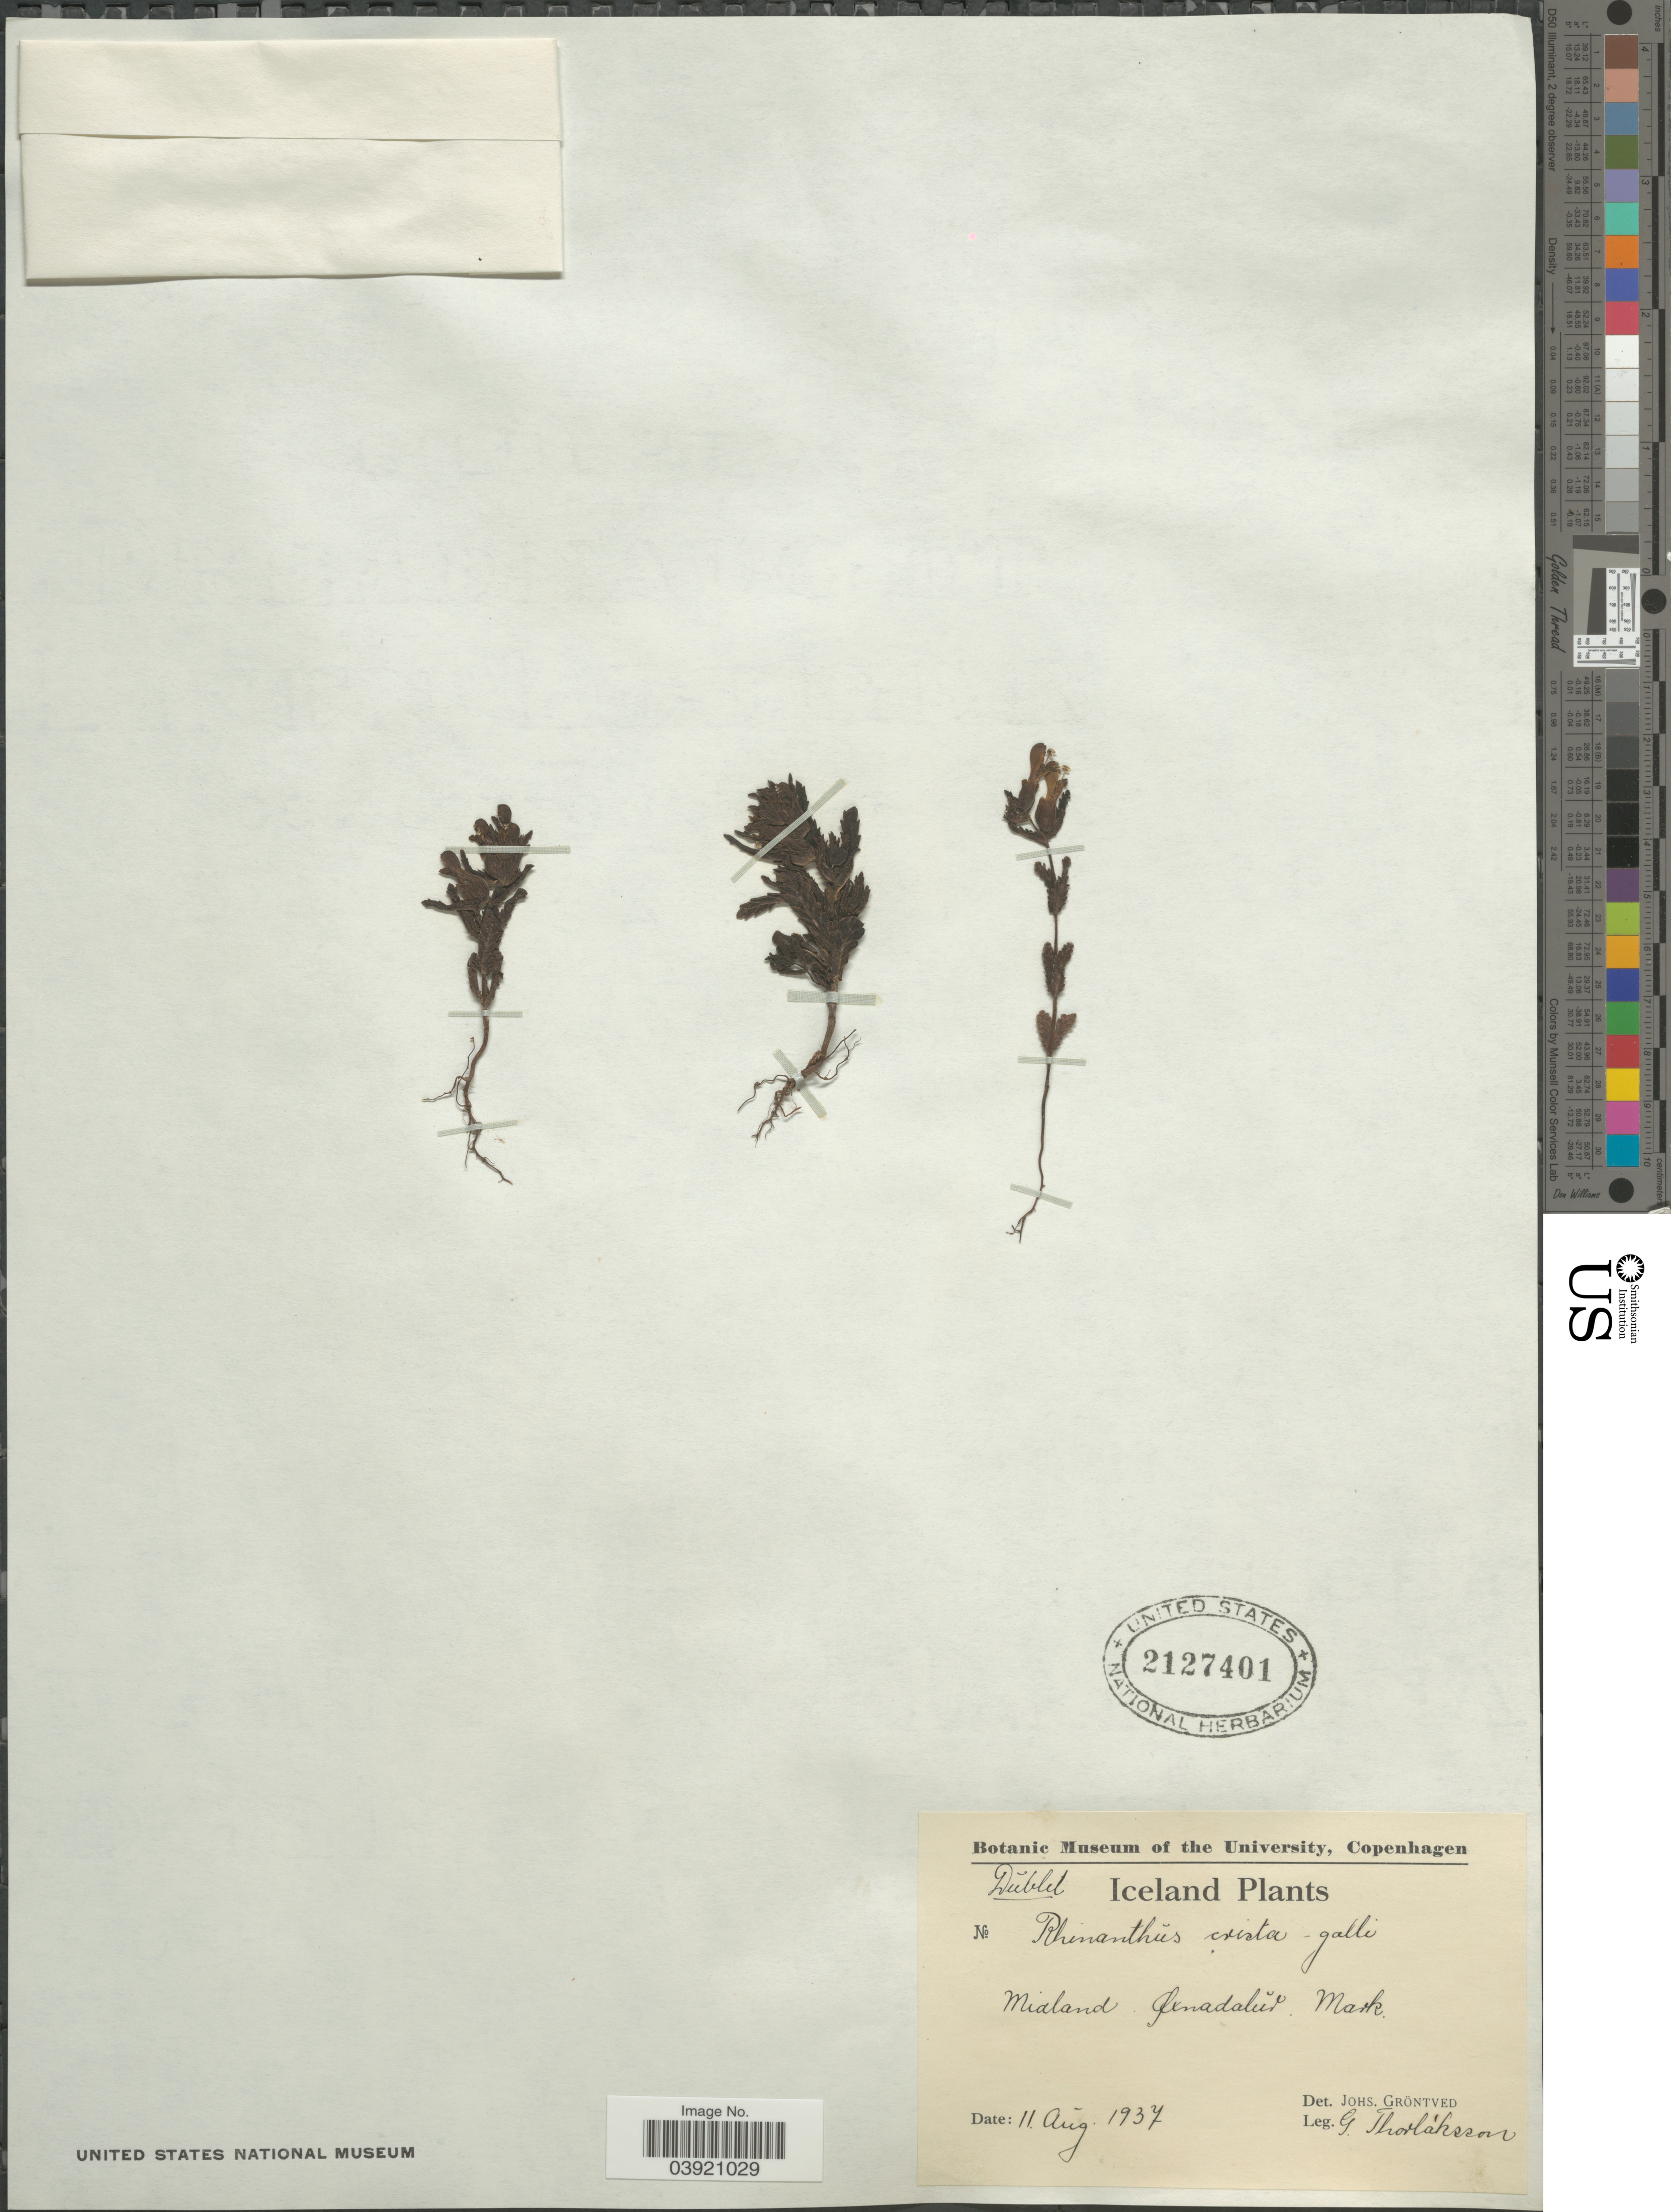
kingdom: Plantae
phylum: Tracheophyta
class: Magnoliopsida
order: Lamiales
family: Orobanchaceae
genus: Rhinanthus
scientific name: Rhinanthus crista-galli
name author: L.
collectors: G. Thorlaksson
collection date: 1937-08-11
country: Iceland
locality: Mialand Öxnadalur Mark.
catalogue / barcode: US 2127401